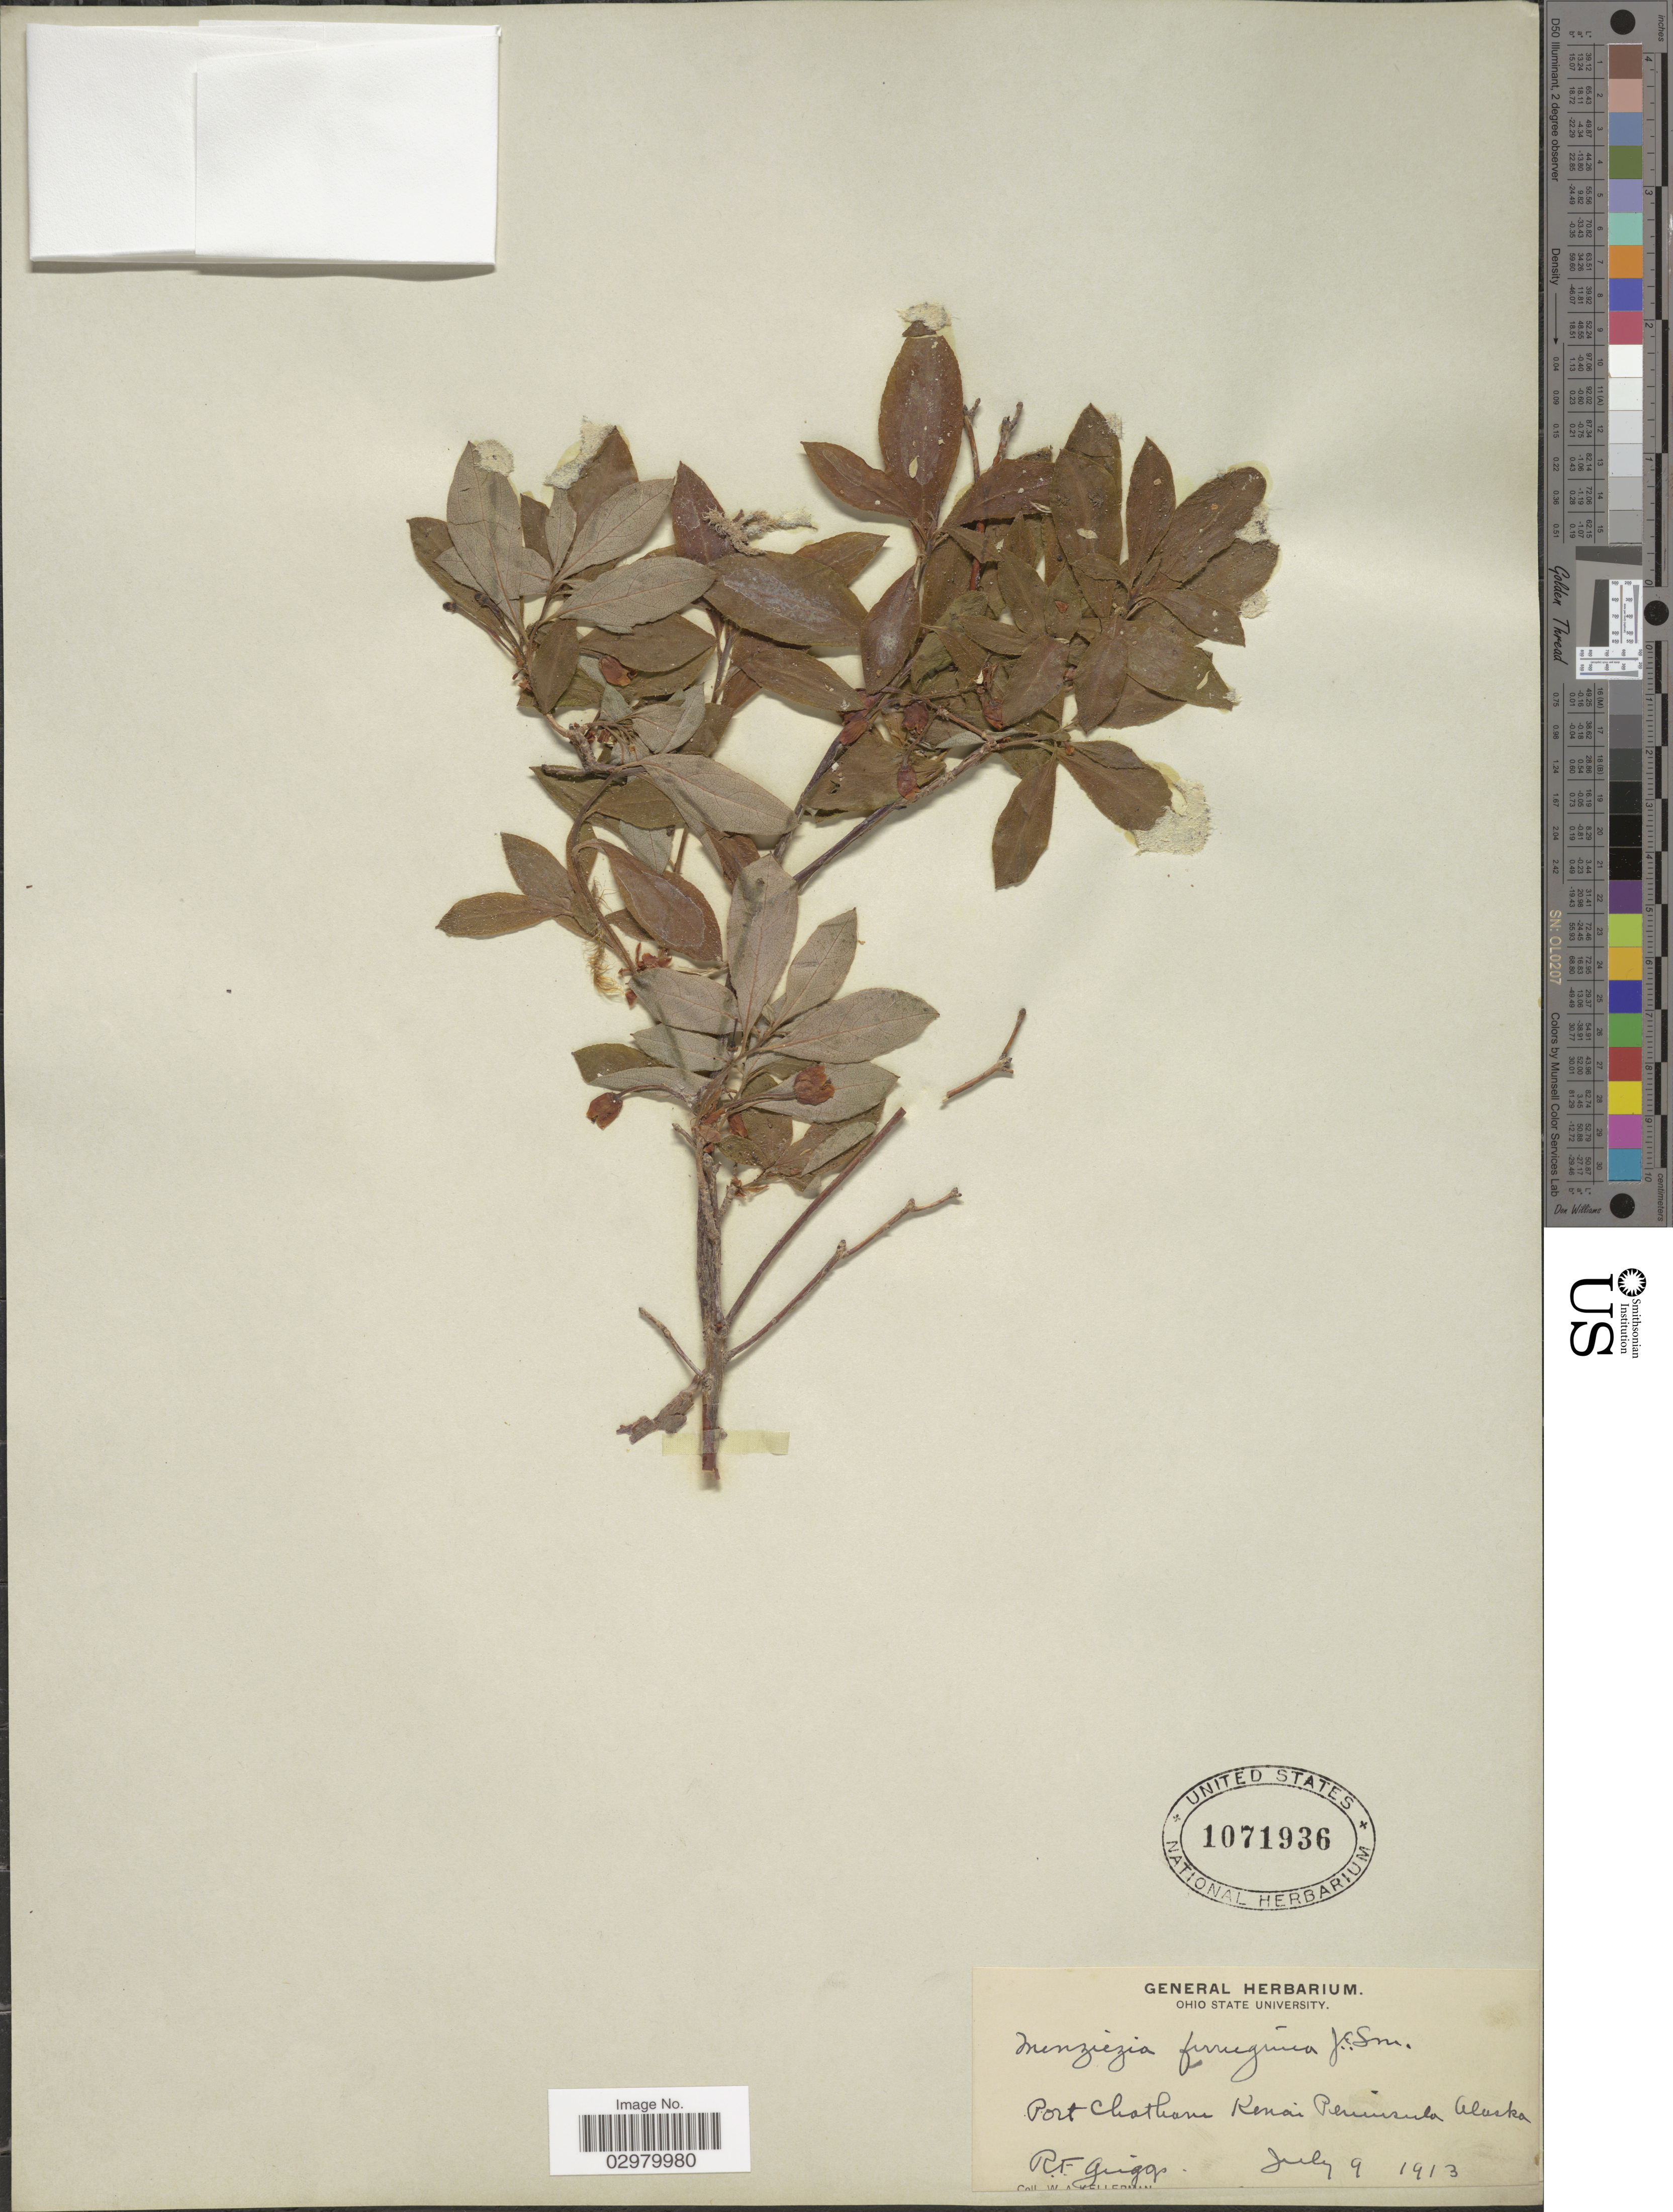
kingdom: Plantae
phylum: Tracheophyta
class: Magnoliopsida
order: Ericales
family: Ericaceae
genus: Menziesia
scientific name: Menziesia ferruginea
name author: Sm.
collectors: R. F. Griggs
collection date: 1913-07-09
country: United States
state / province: Alaska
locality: Port Chatham, Kenai Peninsula.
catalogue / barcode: US 1071936